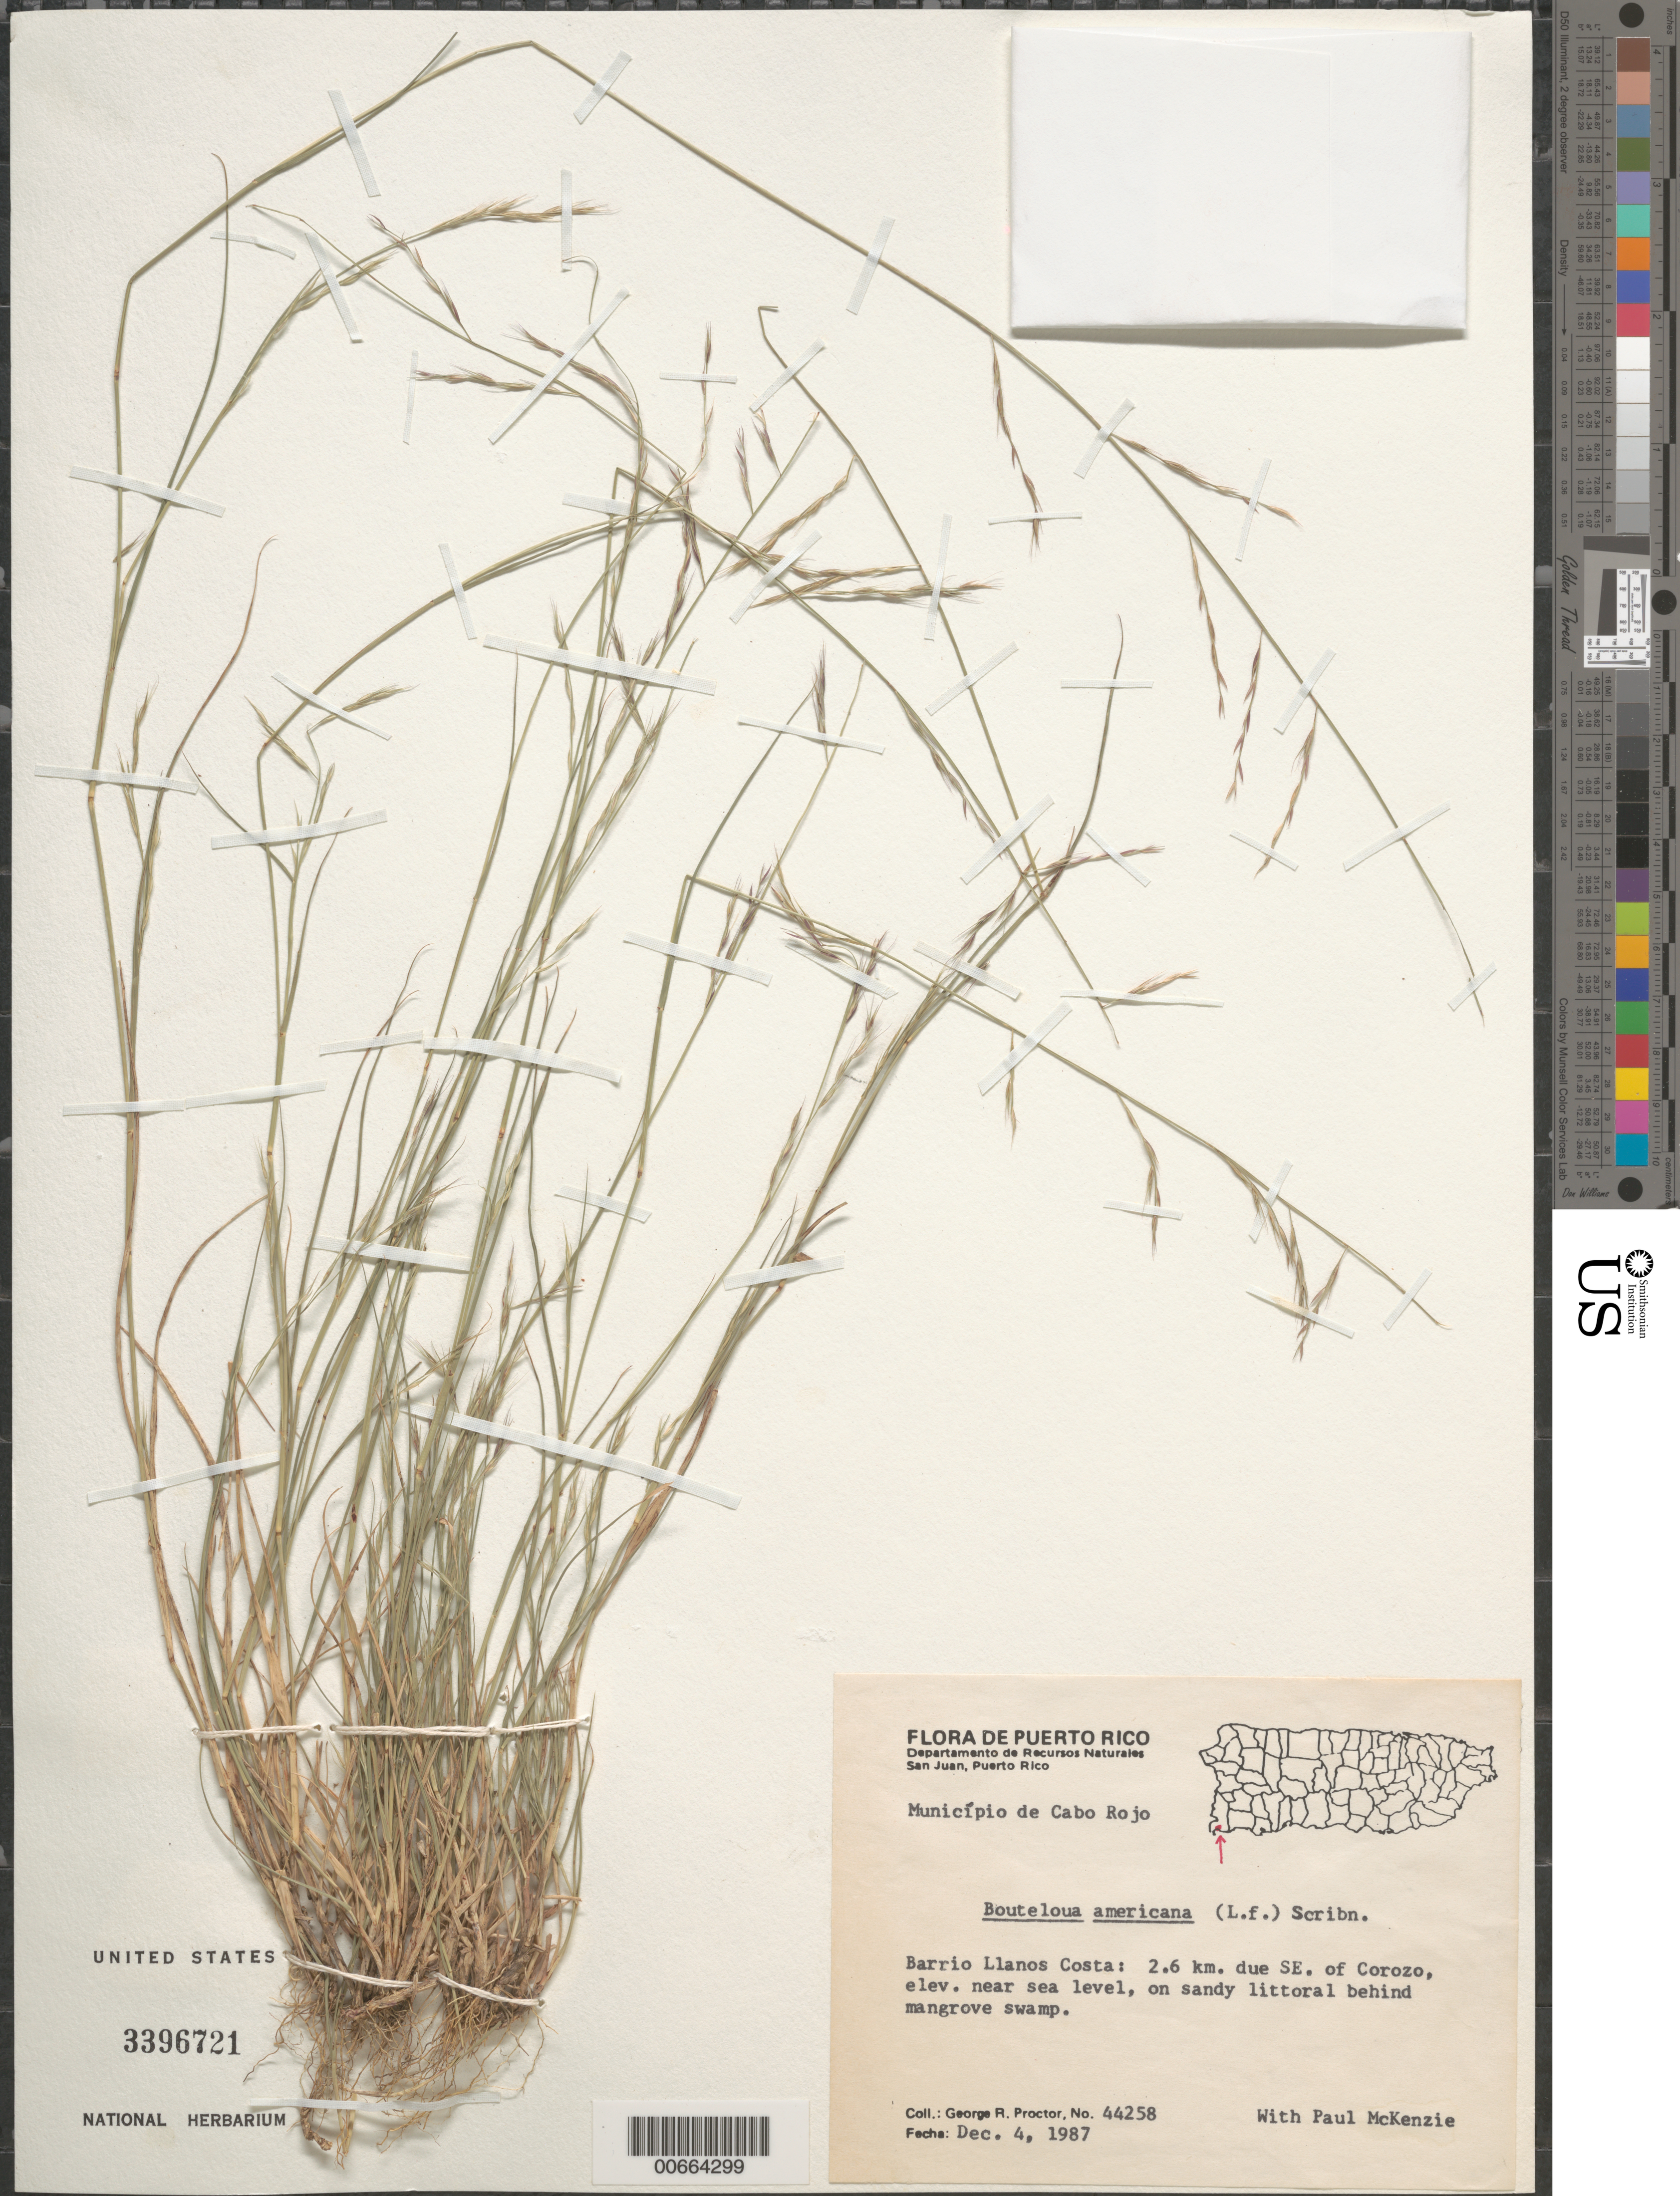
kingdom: Plantae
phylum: Tracheophyta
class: Liliopsida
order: Poales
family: Poaceae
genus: Bouteloua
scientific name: Bouteloua americana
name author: (L.) Scribn.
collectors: G. R. Proctor & P. Mckenzie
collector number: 44258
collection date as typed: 04 Dec 1987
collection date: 1987-12-04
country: Puerto Rico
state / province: Cabo Rojo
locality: Mun. Cabo Rojo, Barrio Llanos Costa: 2.6 km due SE of Corozo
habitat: On sandy littoral behind mangrove swamp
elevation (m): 0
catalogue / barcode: US 3396721